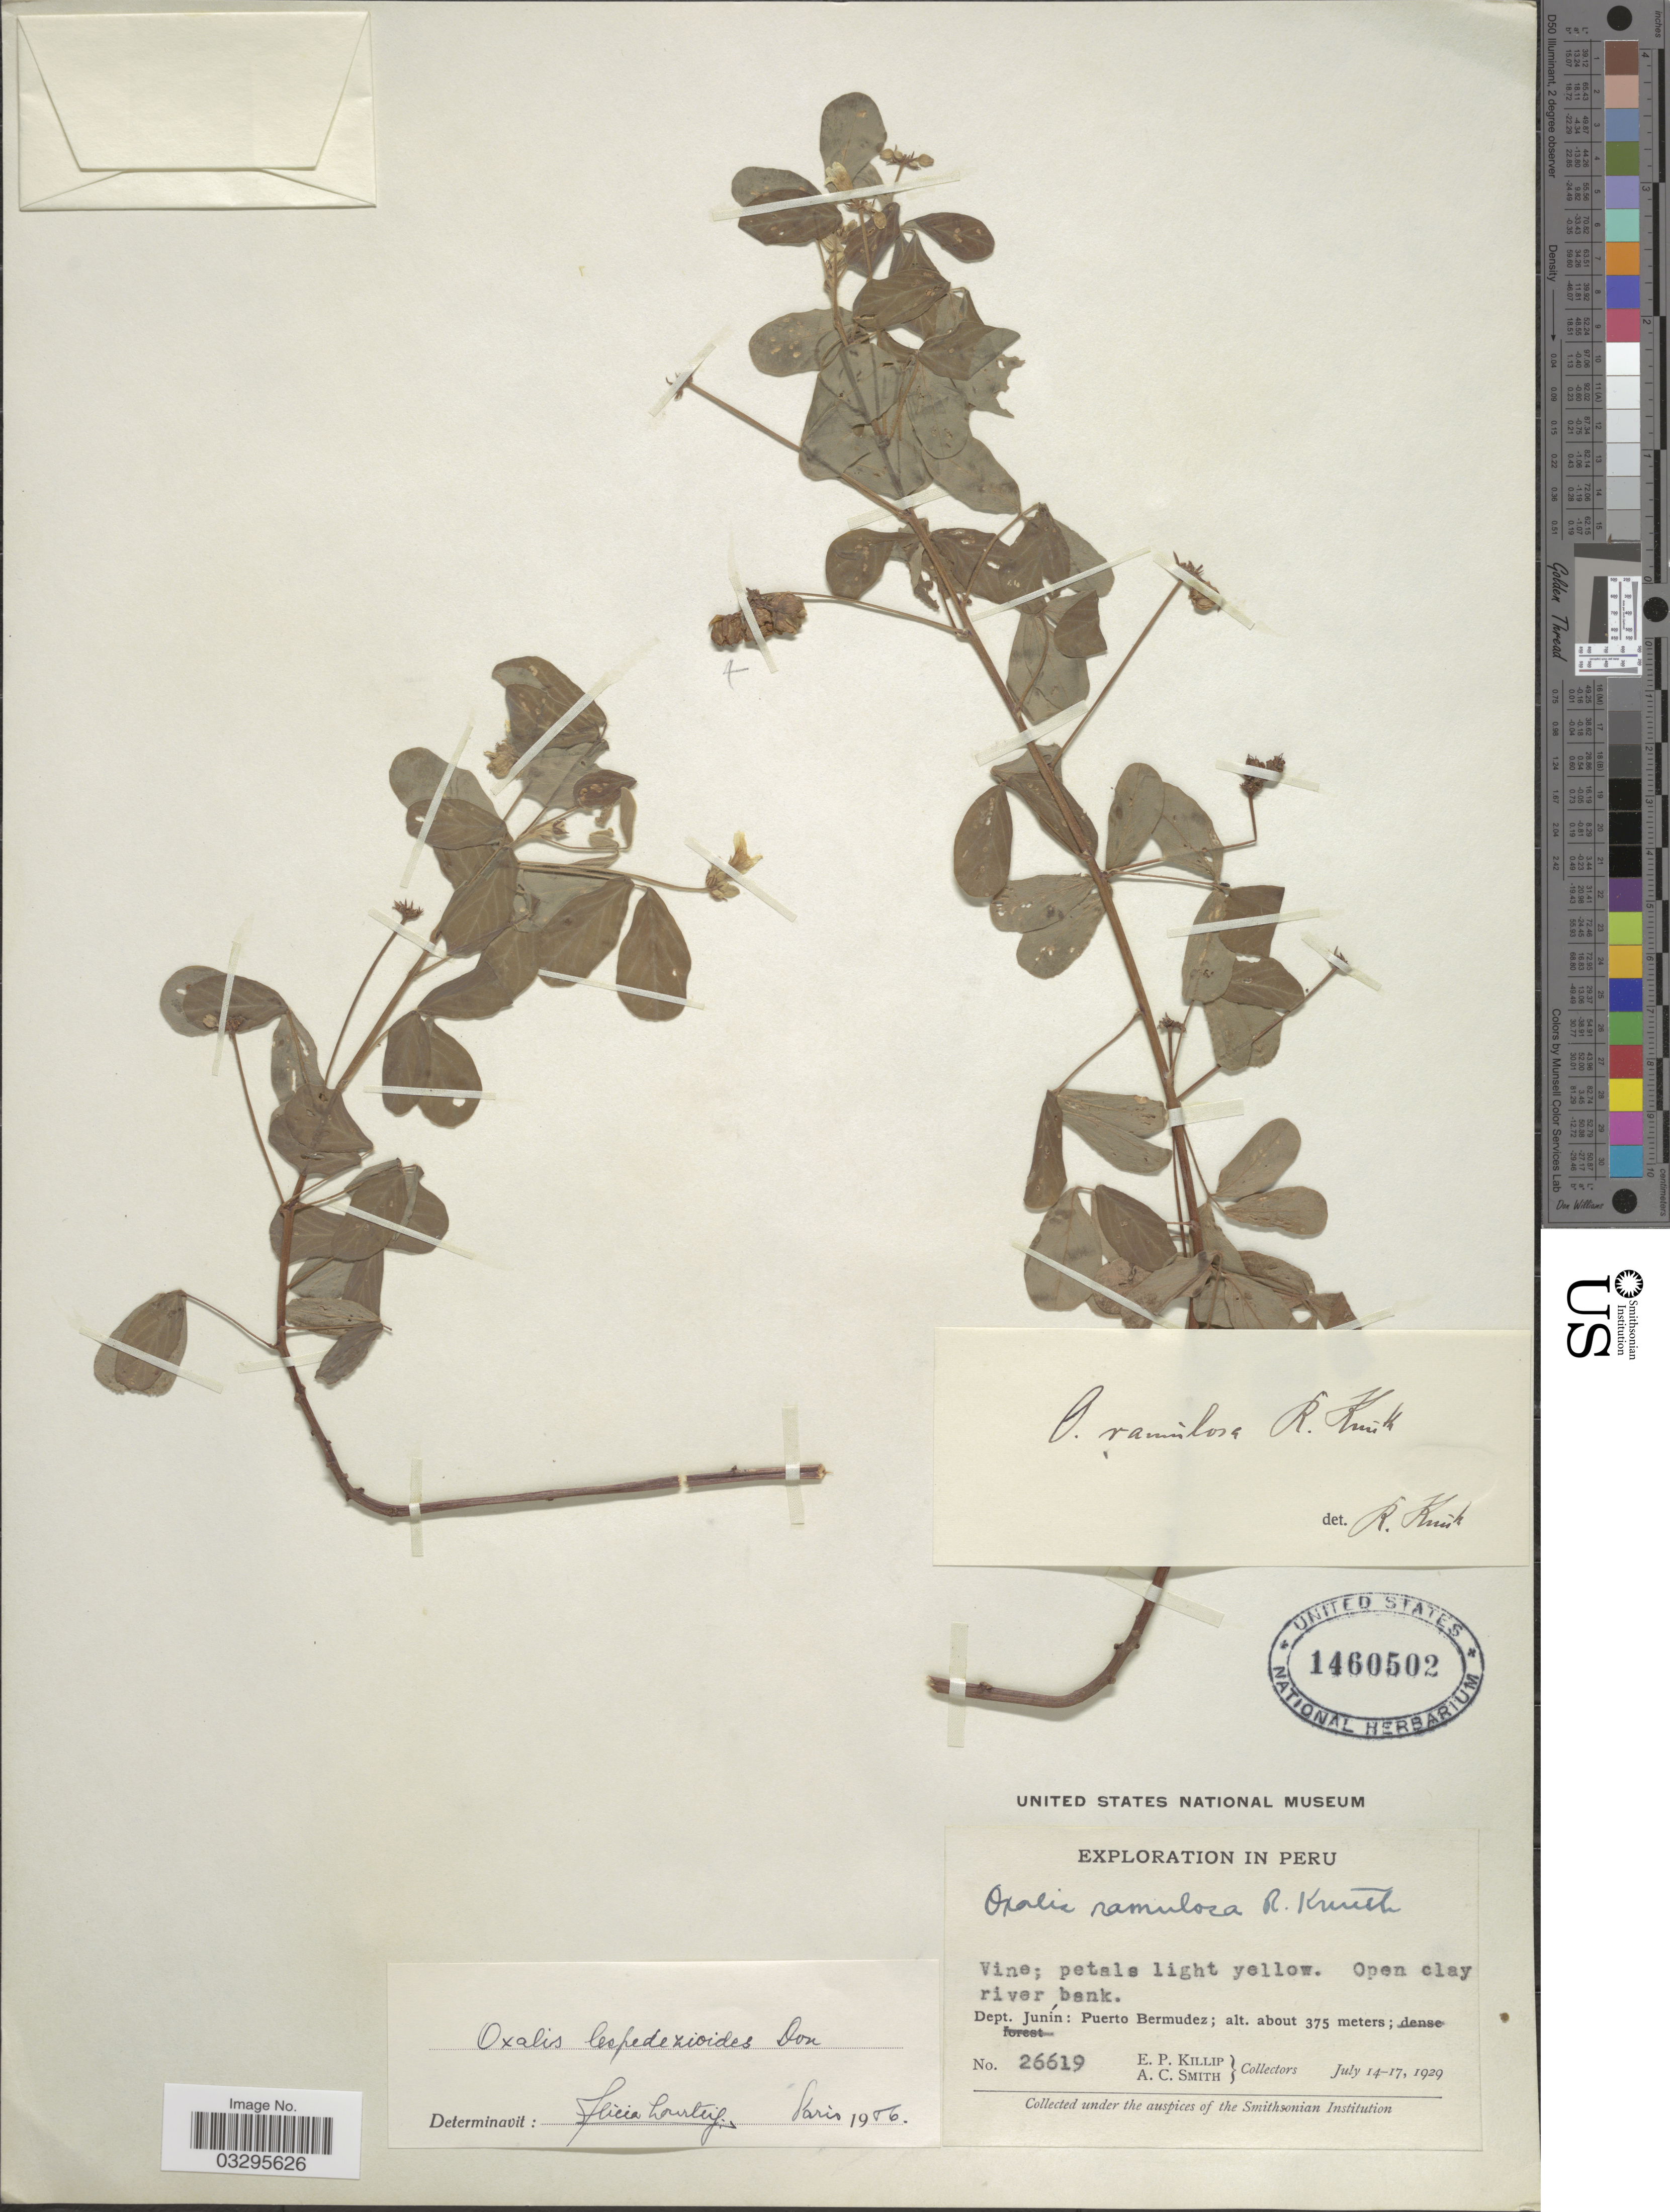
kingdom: Plantae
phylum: Tracheophyta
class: Magnoliopsida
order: Oxalidales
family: Oxalidaceae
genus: Oxalis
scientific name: Oxalis lespedezioides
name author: G. Don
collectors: E. P. Killip & A. C. Smith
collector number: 26619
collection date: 1929-07-14/1929-07-17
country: Peru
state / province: Junín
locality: Dept. Junín: Puerto Bermudez.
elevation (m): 375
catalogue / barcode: US 1460502